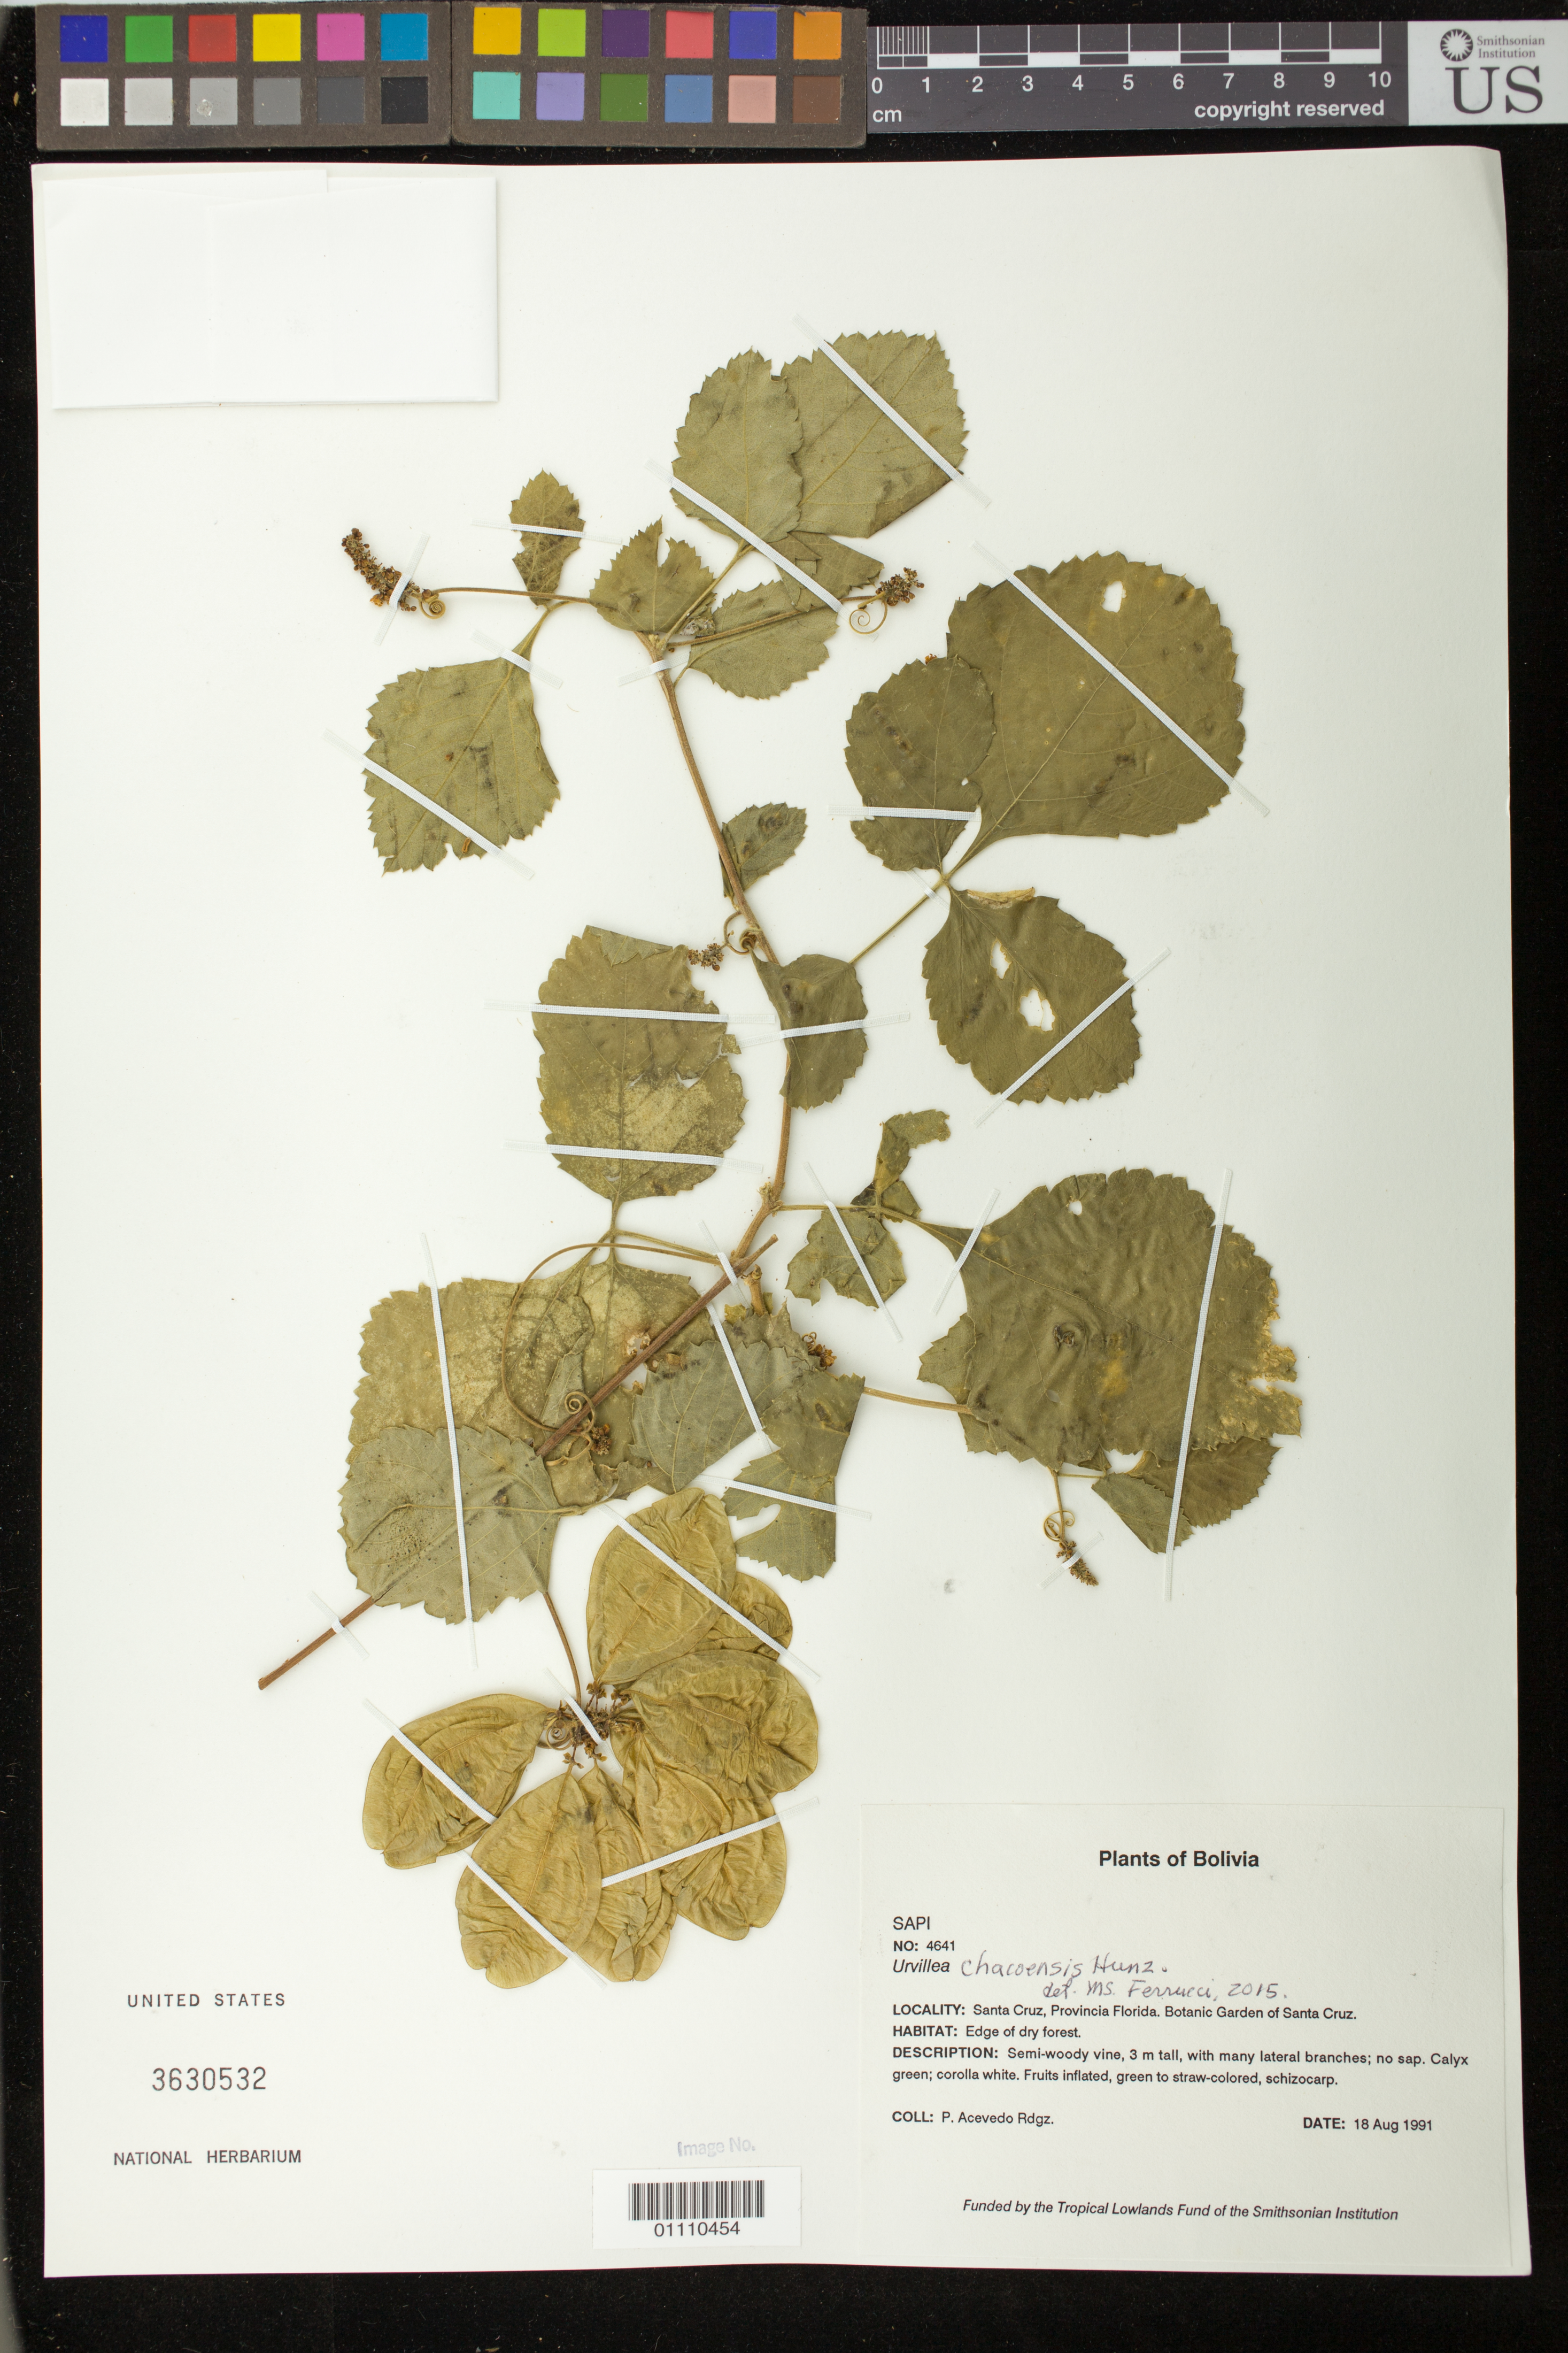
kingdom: Plantae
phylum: Tracheophyta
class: Magnoliopsida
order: Sapindales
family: Sapindaceae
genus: Urvillea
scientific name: Urvillea chacoensis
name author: Hunz.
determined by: Ferrucci, María S.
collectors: P. Acevedo-Rodr.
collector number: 4641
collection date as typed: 18 Aug 1991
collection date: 1991-08-18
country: Bolivia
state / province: Santa Cruz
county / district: Florida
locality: Depart. Santa Cruz, Provincia Florida. Botanic Garden of Depart. Santa Cruz.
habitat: Edge of dry forest.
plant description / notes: US, NY, K, CTES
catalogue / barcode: US 3630532